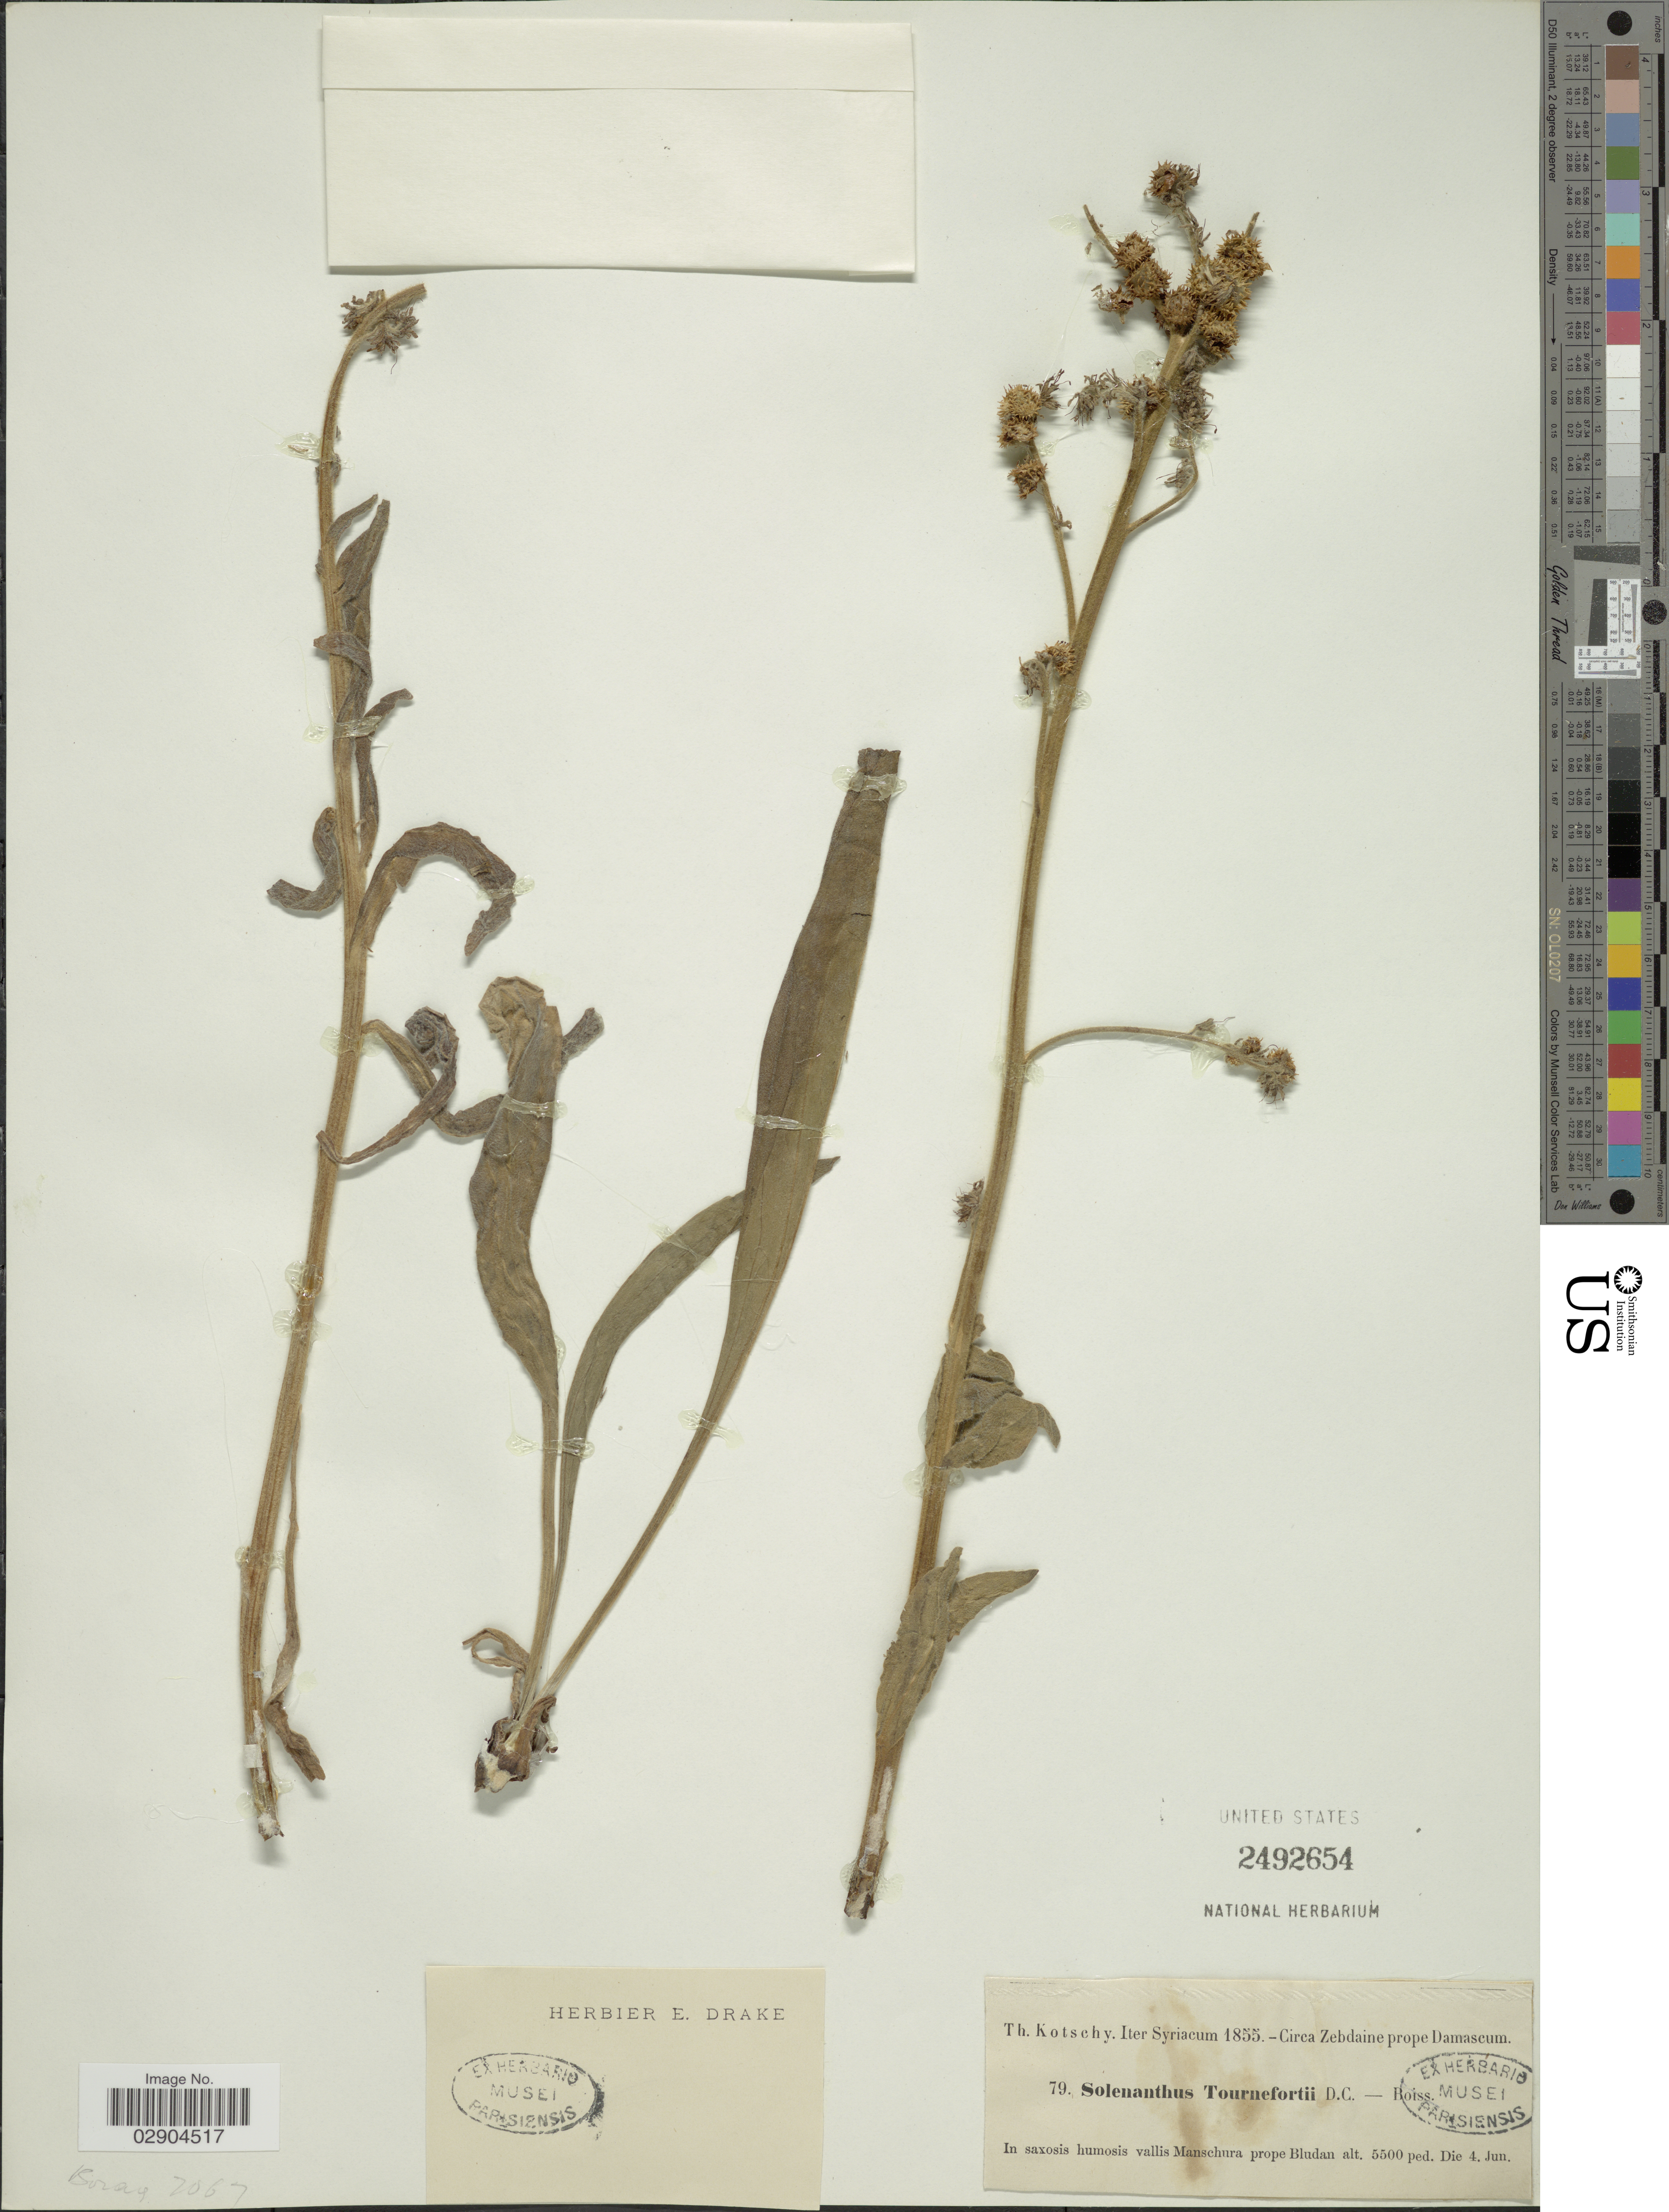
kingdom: Plantae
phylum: Tracheophyta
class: Magnoliopsida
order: Boraginales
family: Boraginaceae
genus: Solenanthus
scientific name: Solenanthus stamineus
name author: (Desf.) Wettst.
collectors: K. G. Kotschy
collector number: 79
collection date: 1855-06-04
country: Syria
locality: Circa Zebdaine prope Damascum. In saxosis humosis vallis Manschura prope Bludan.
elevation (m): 1676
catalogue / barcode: US 2492654